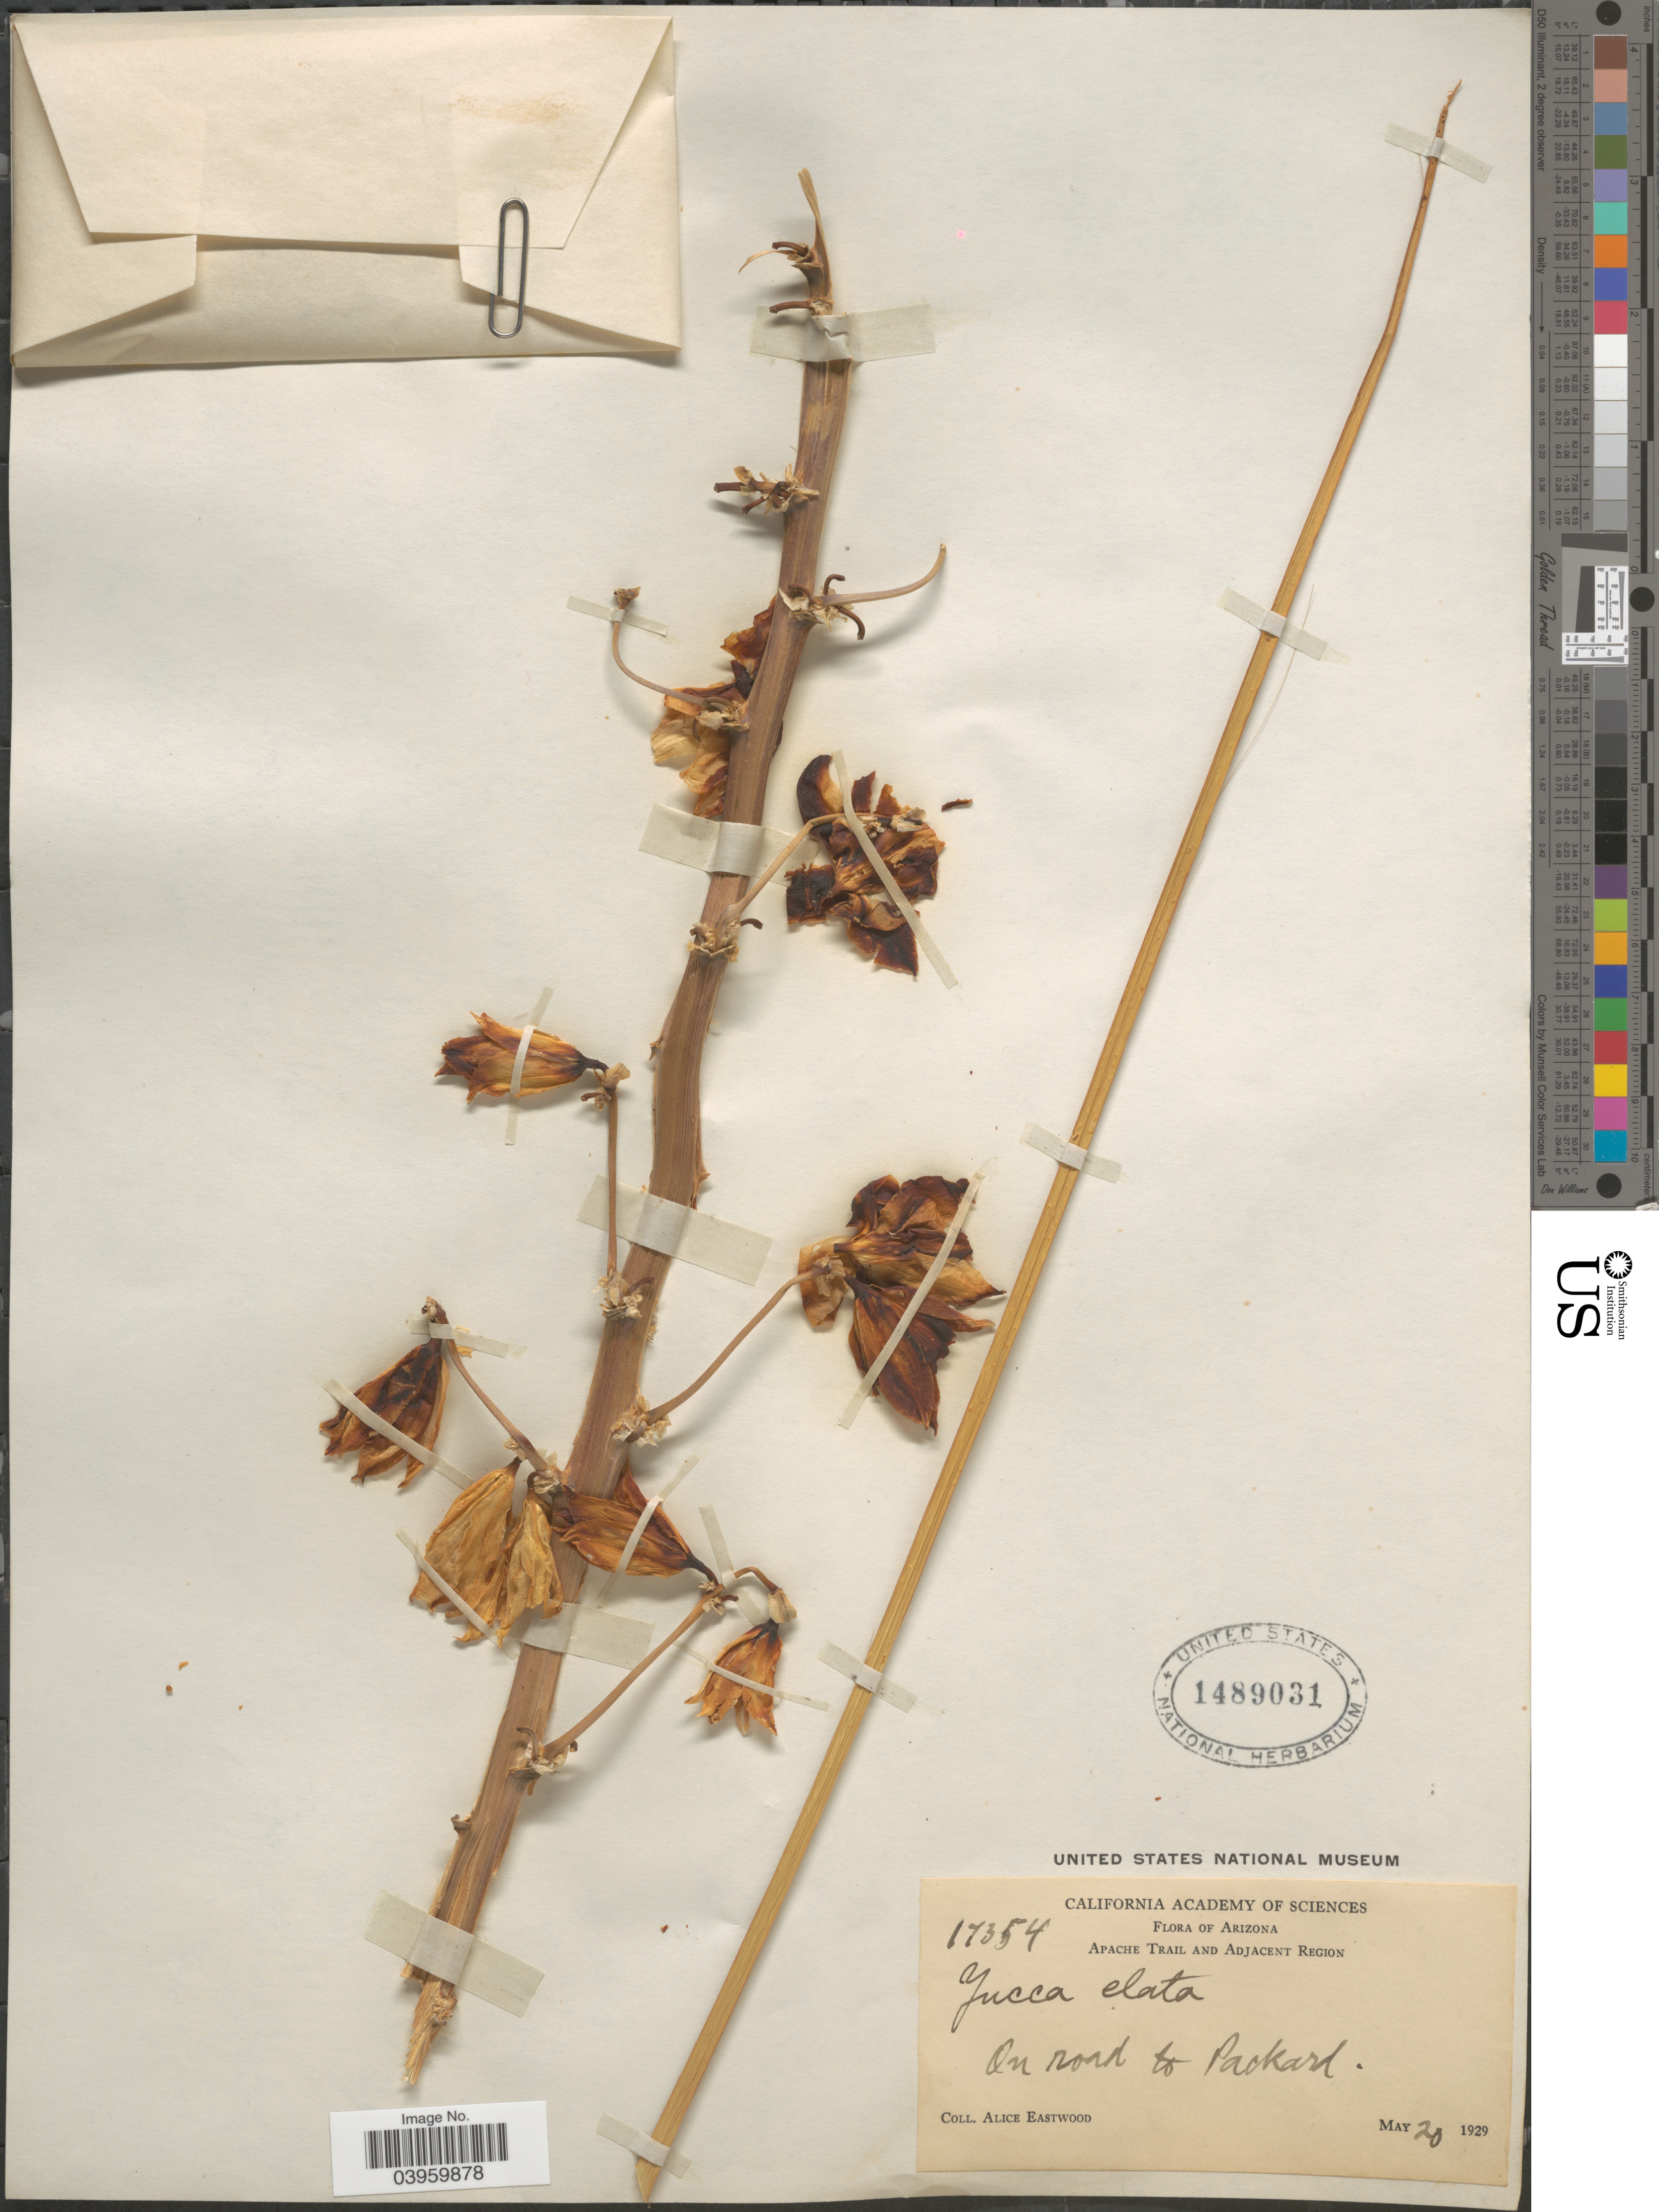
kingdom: Plantae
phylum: Tracheophyta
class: Liliopsida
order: Asparagales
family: Asparagaceae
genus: Yucca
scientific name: Yucca elata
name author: (Engelm.) Engelm.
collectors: A. Eastwood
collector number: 17354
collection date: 1929-05-20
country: United States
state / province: Arizona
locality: Apache Trail and Adjacent Region. On road to Packard.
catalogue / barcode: US 1489031